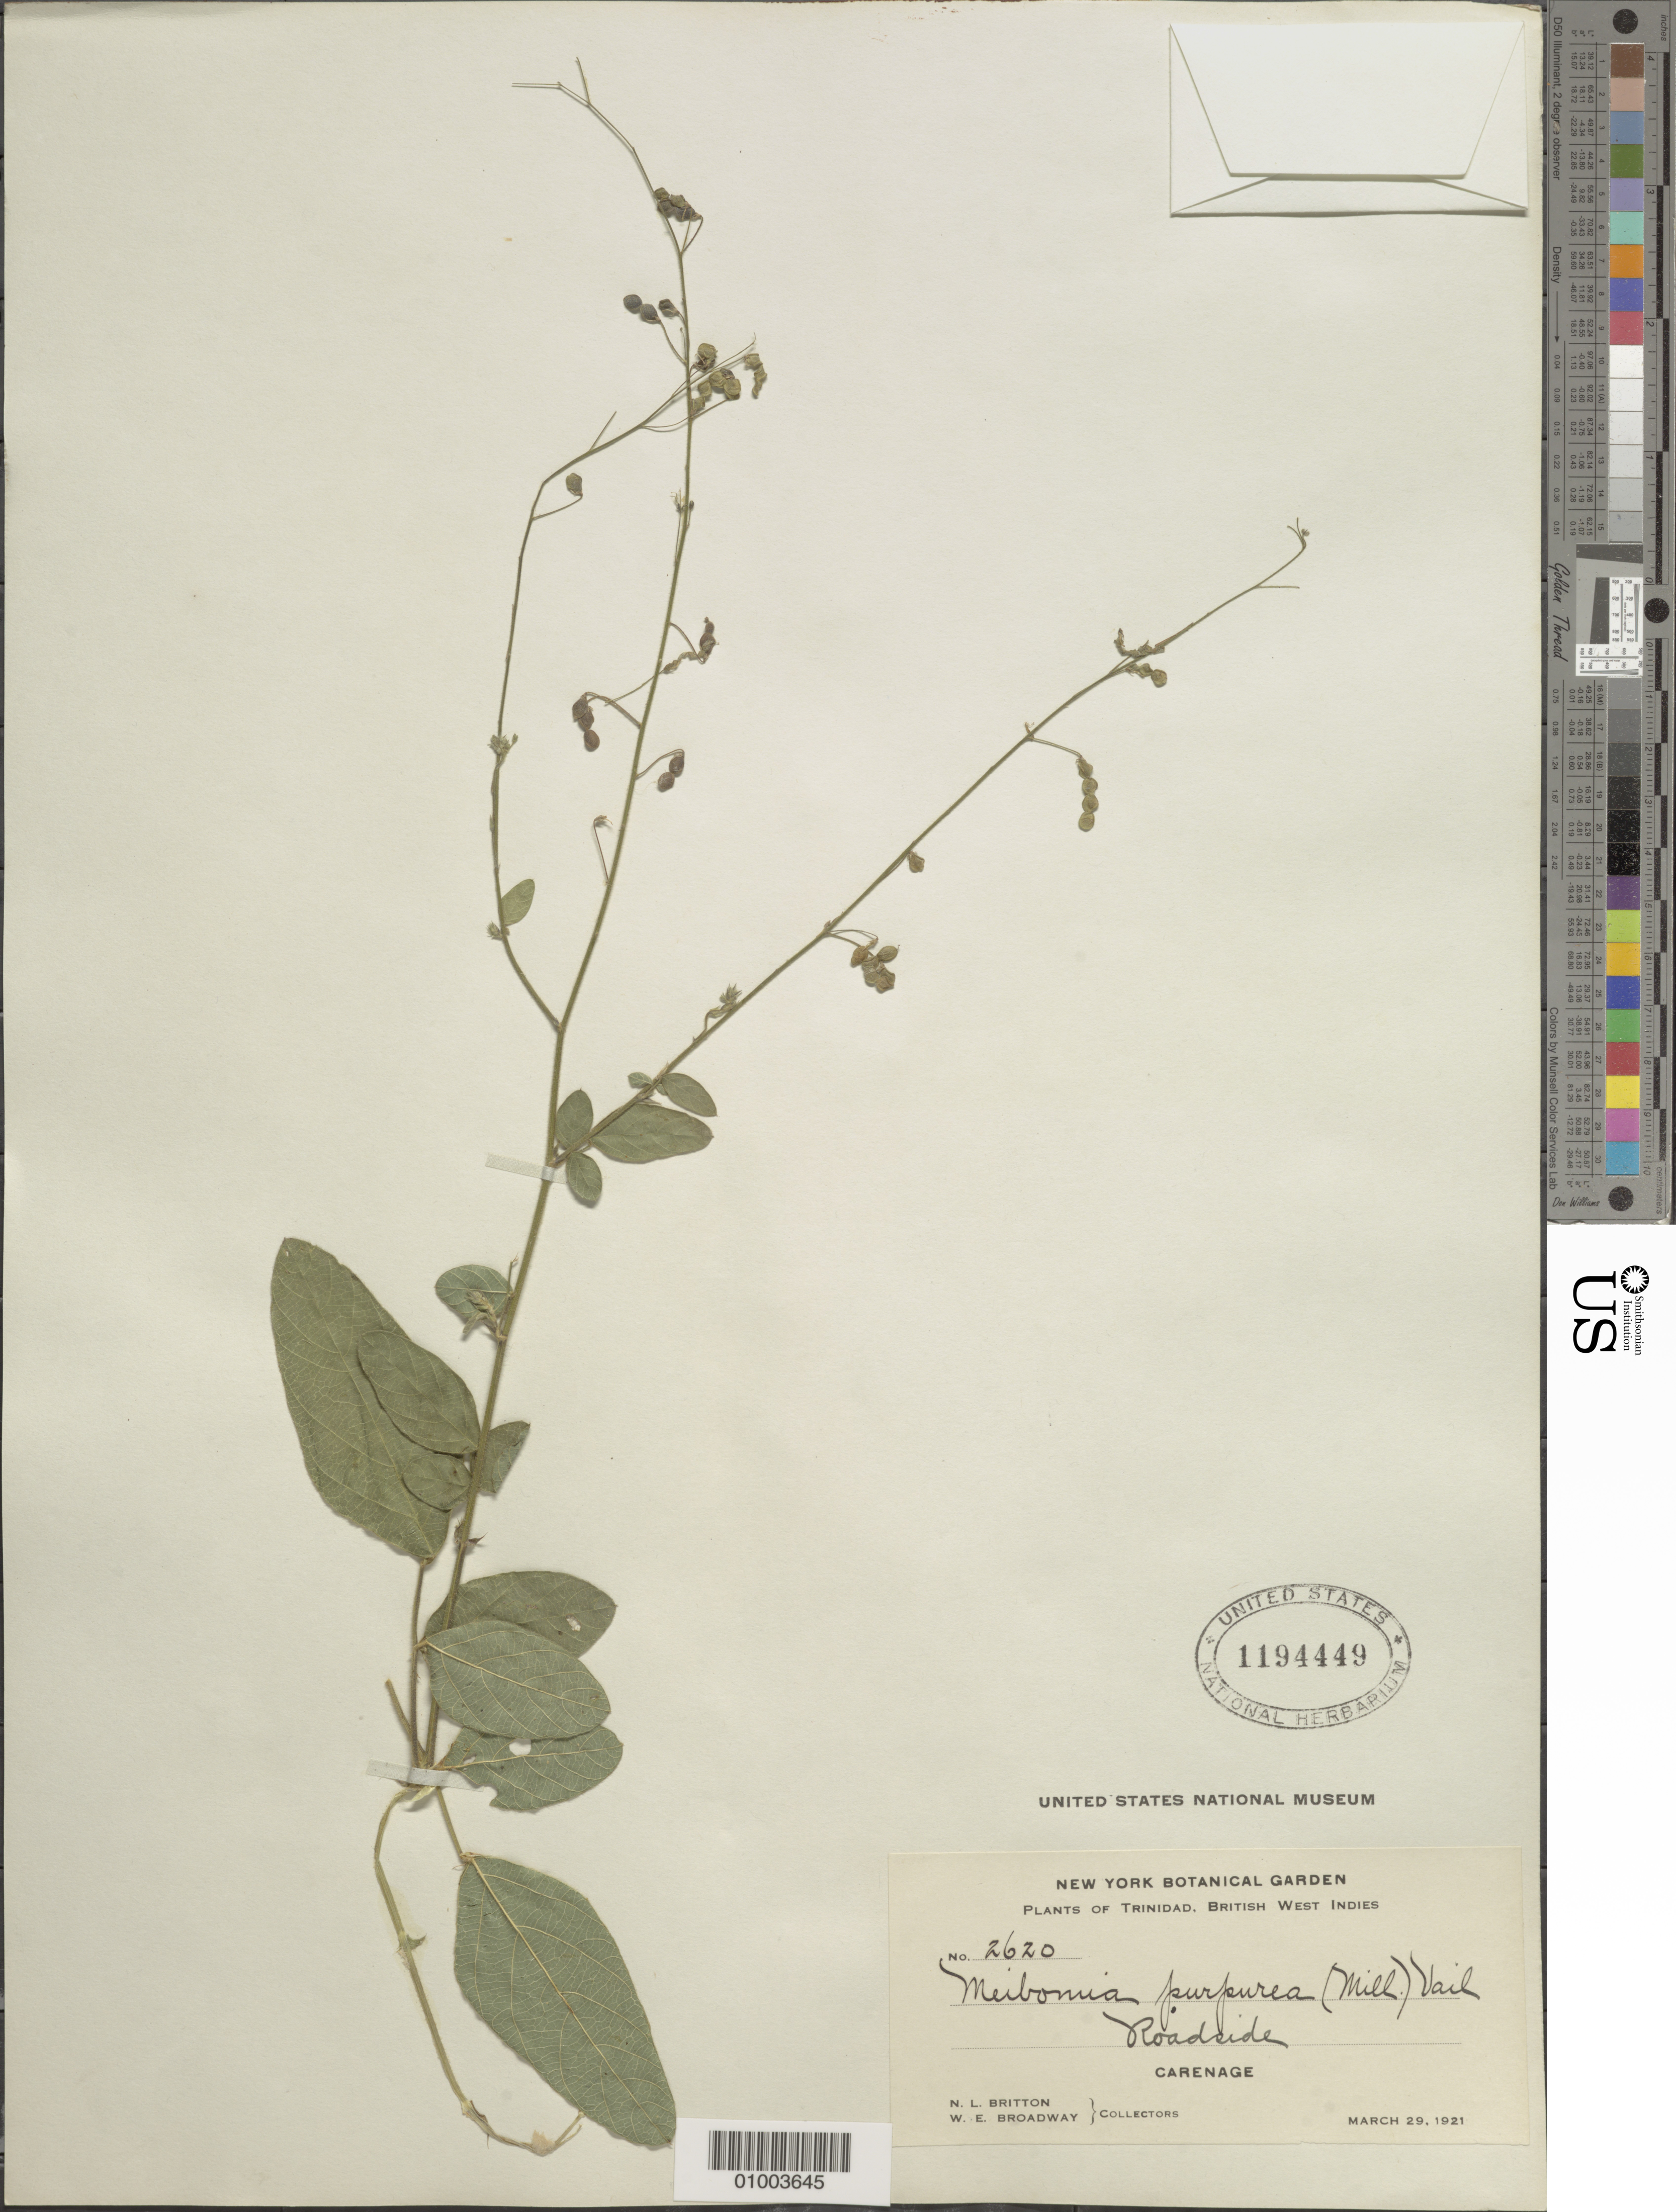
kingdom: Plantae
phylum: Tracheophyta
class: Magnoliopsida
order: Fabales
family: Fabaceae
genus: Desmodium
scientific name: Desmodium tortuosum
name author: (Sw.) DC.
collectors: N. Britton & W. E. Broadway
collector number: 2620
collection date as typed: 29 Mar 1921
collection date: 1921-03-29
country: Trinidad and Tobago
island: Trinidad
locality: Roadside, Carenage.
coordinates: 0 N, 0 E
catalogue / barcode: US 1194449